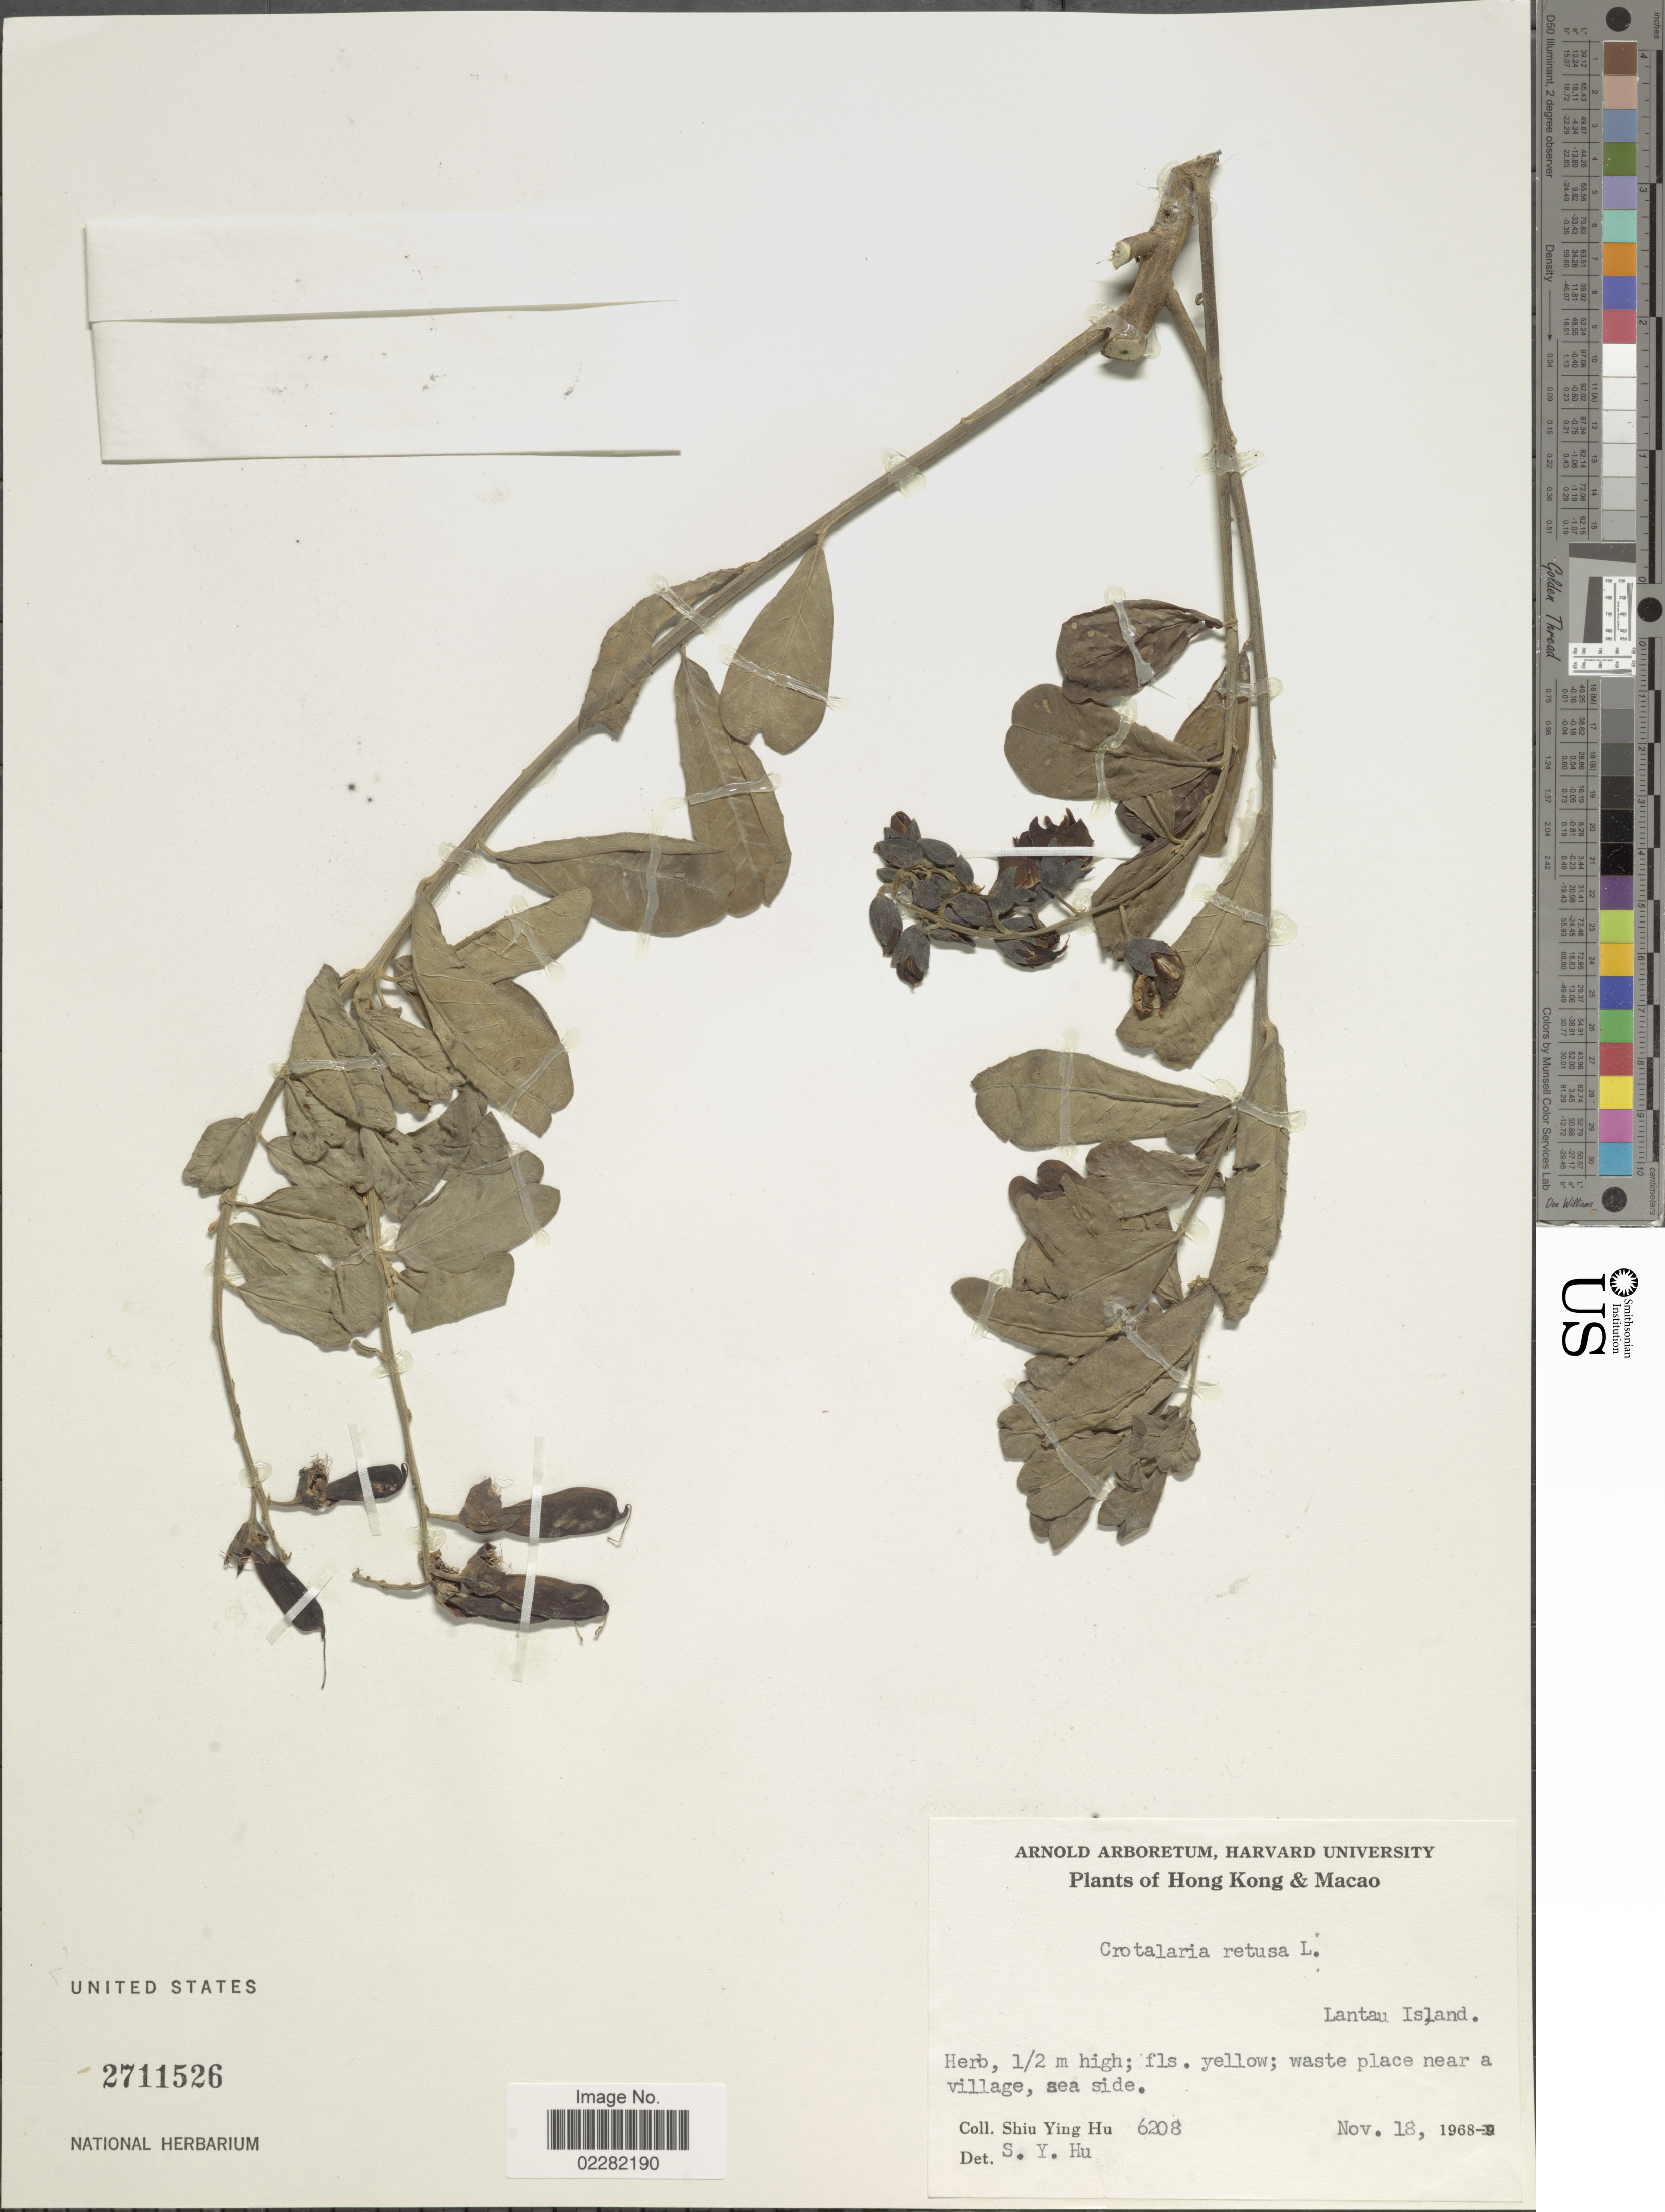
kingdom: Plantae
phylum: Tracheophyta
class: Magnoliopsida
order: Fabales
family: Fabaceae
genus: Crotalaria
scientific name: Crotalaria retusa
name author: L.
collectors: S. Y. Hu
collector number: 6208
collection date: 1968-11-18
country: China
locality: Hong Kong & Macao, Lantau Island, waste place near a village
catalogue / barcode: US 2711526